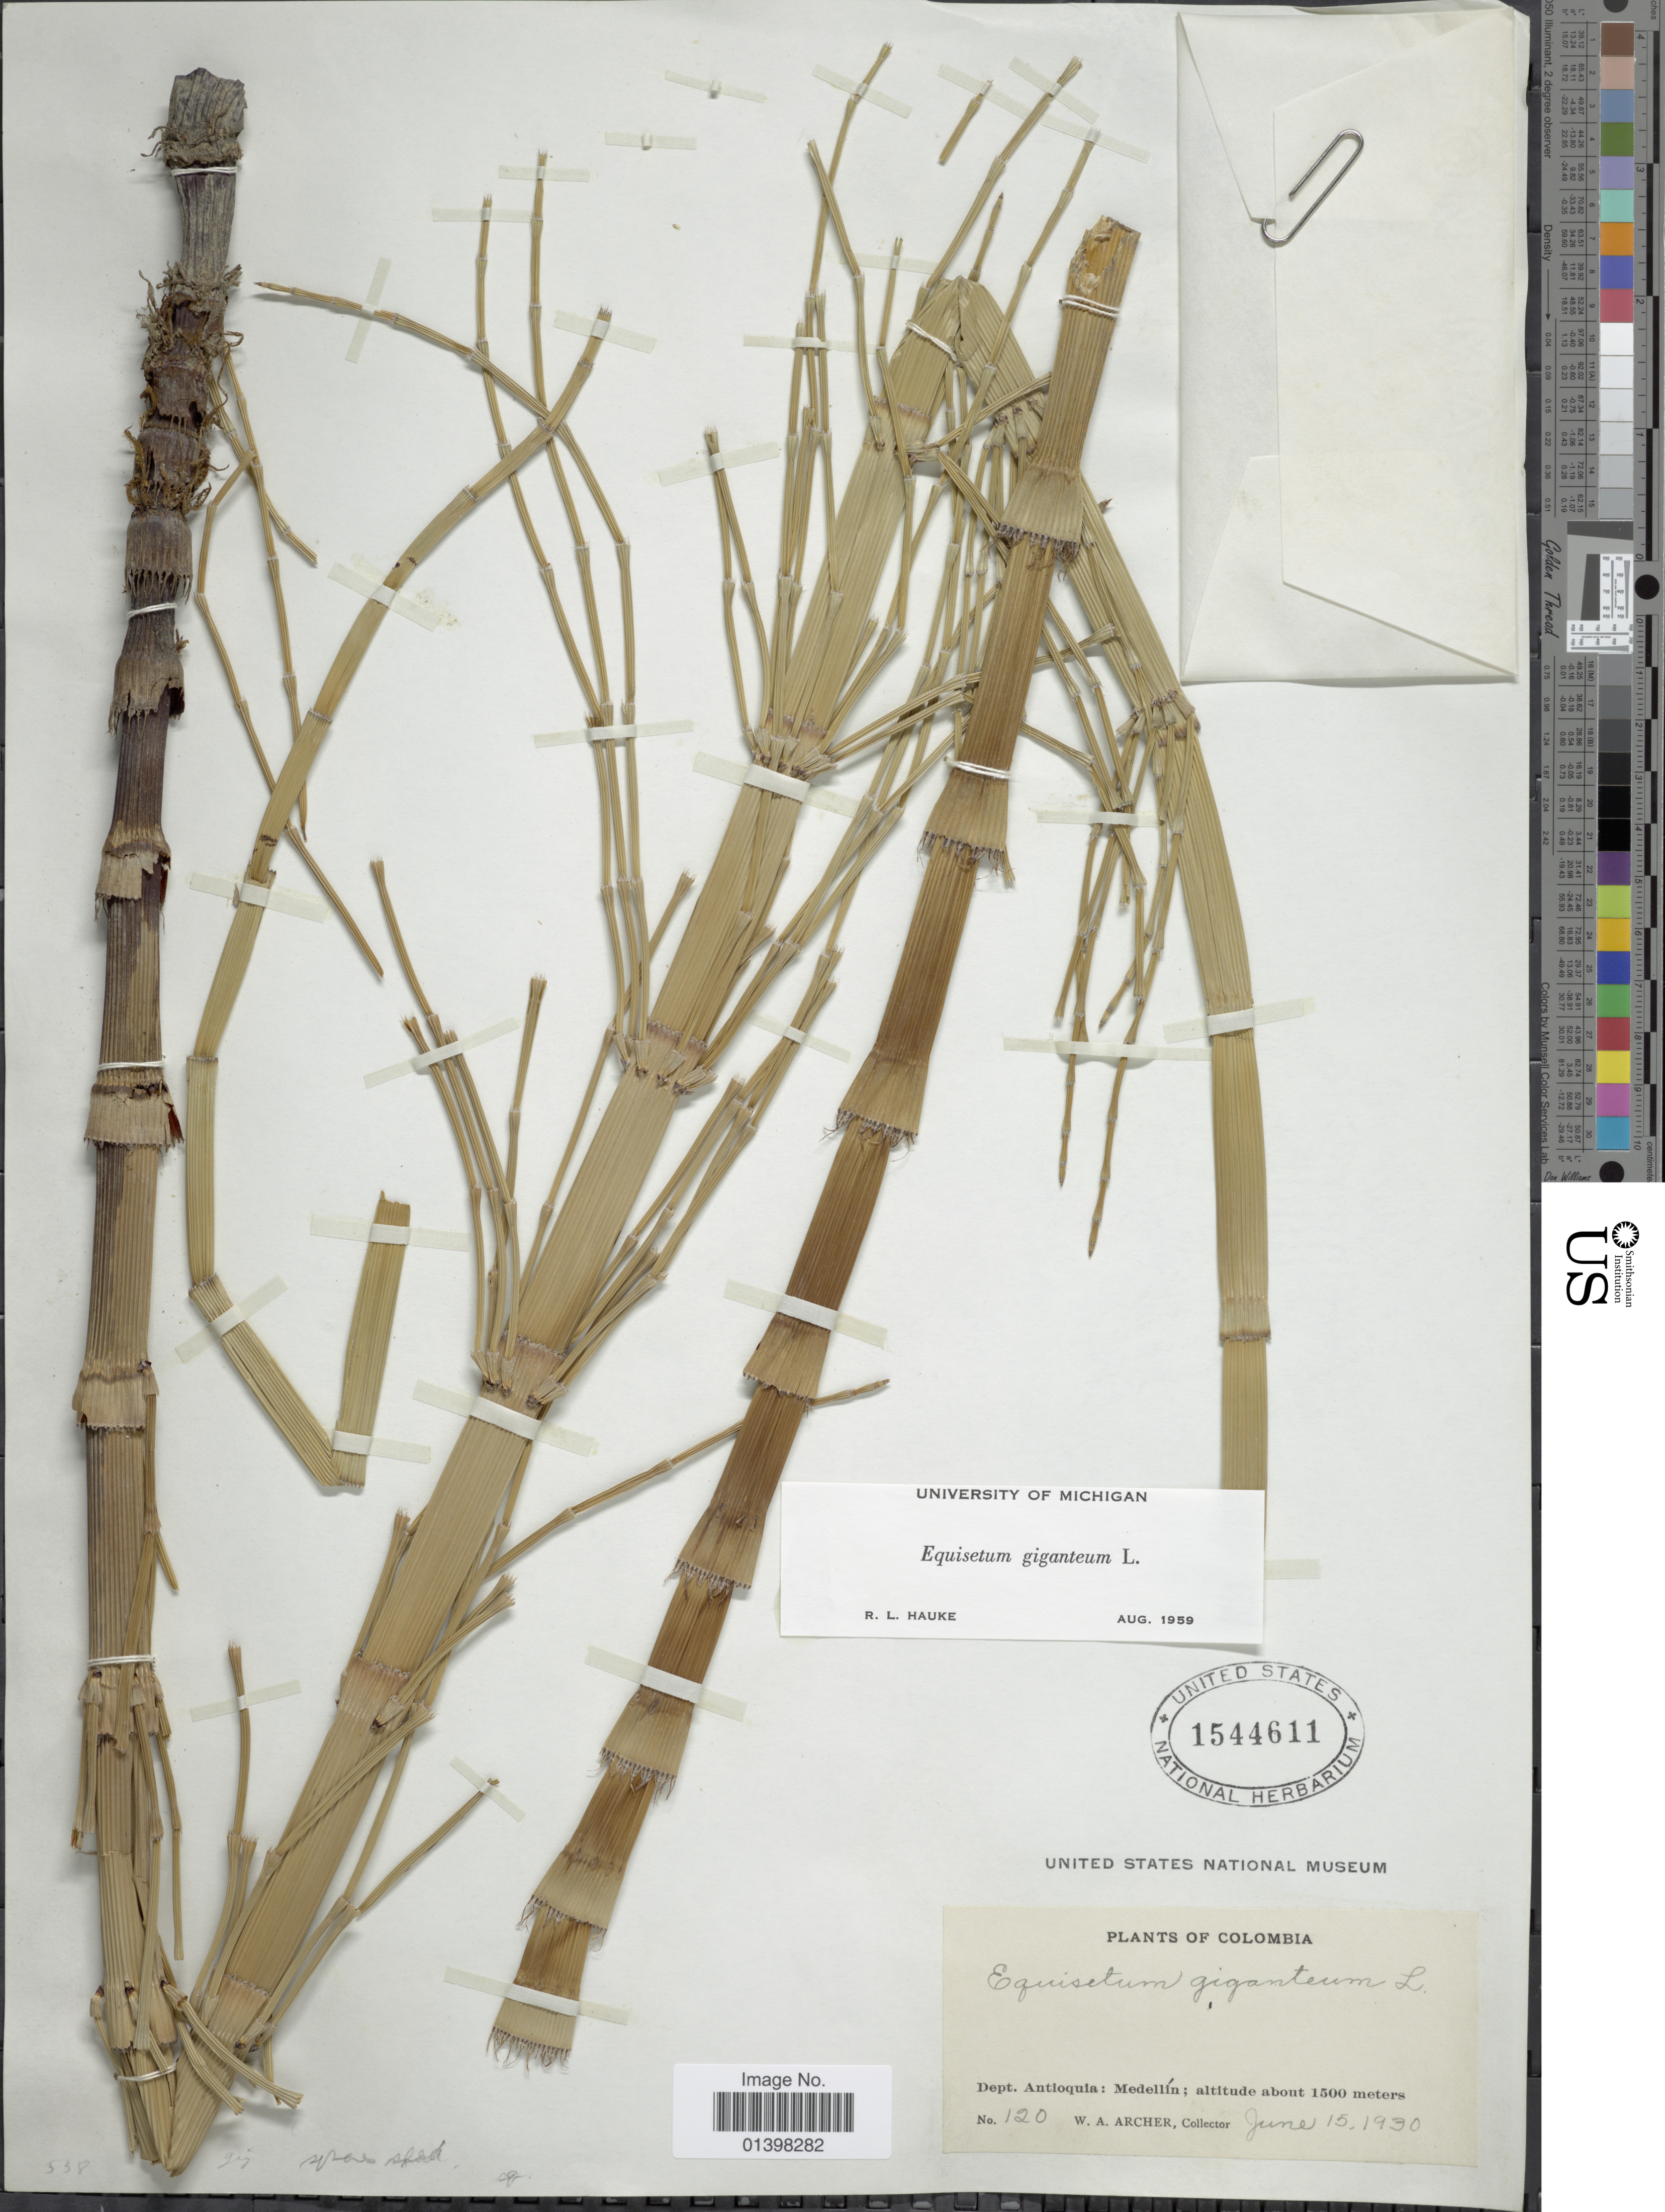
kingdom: Plantae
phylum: Tracheophyta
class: Polypodiopsida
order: Equisetales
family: Equisetaceae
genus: Equisetum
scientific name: Equisetum giganteum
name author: L.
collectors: W. A. Archer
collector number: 120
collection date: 1930-06-15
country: Colombia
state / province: Antioquia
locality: Medellín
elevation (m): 1500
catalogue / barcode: US 1544611